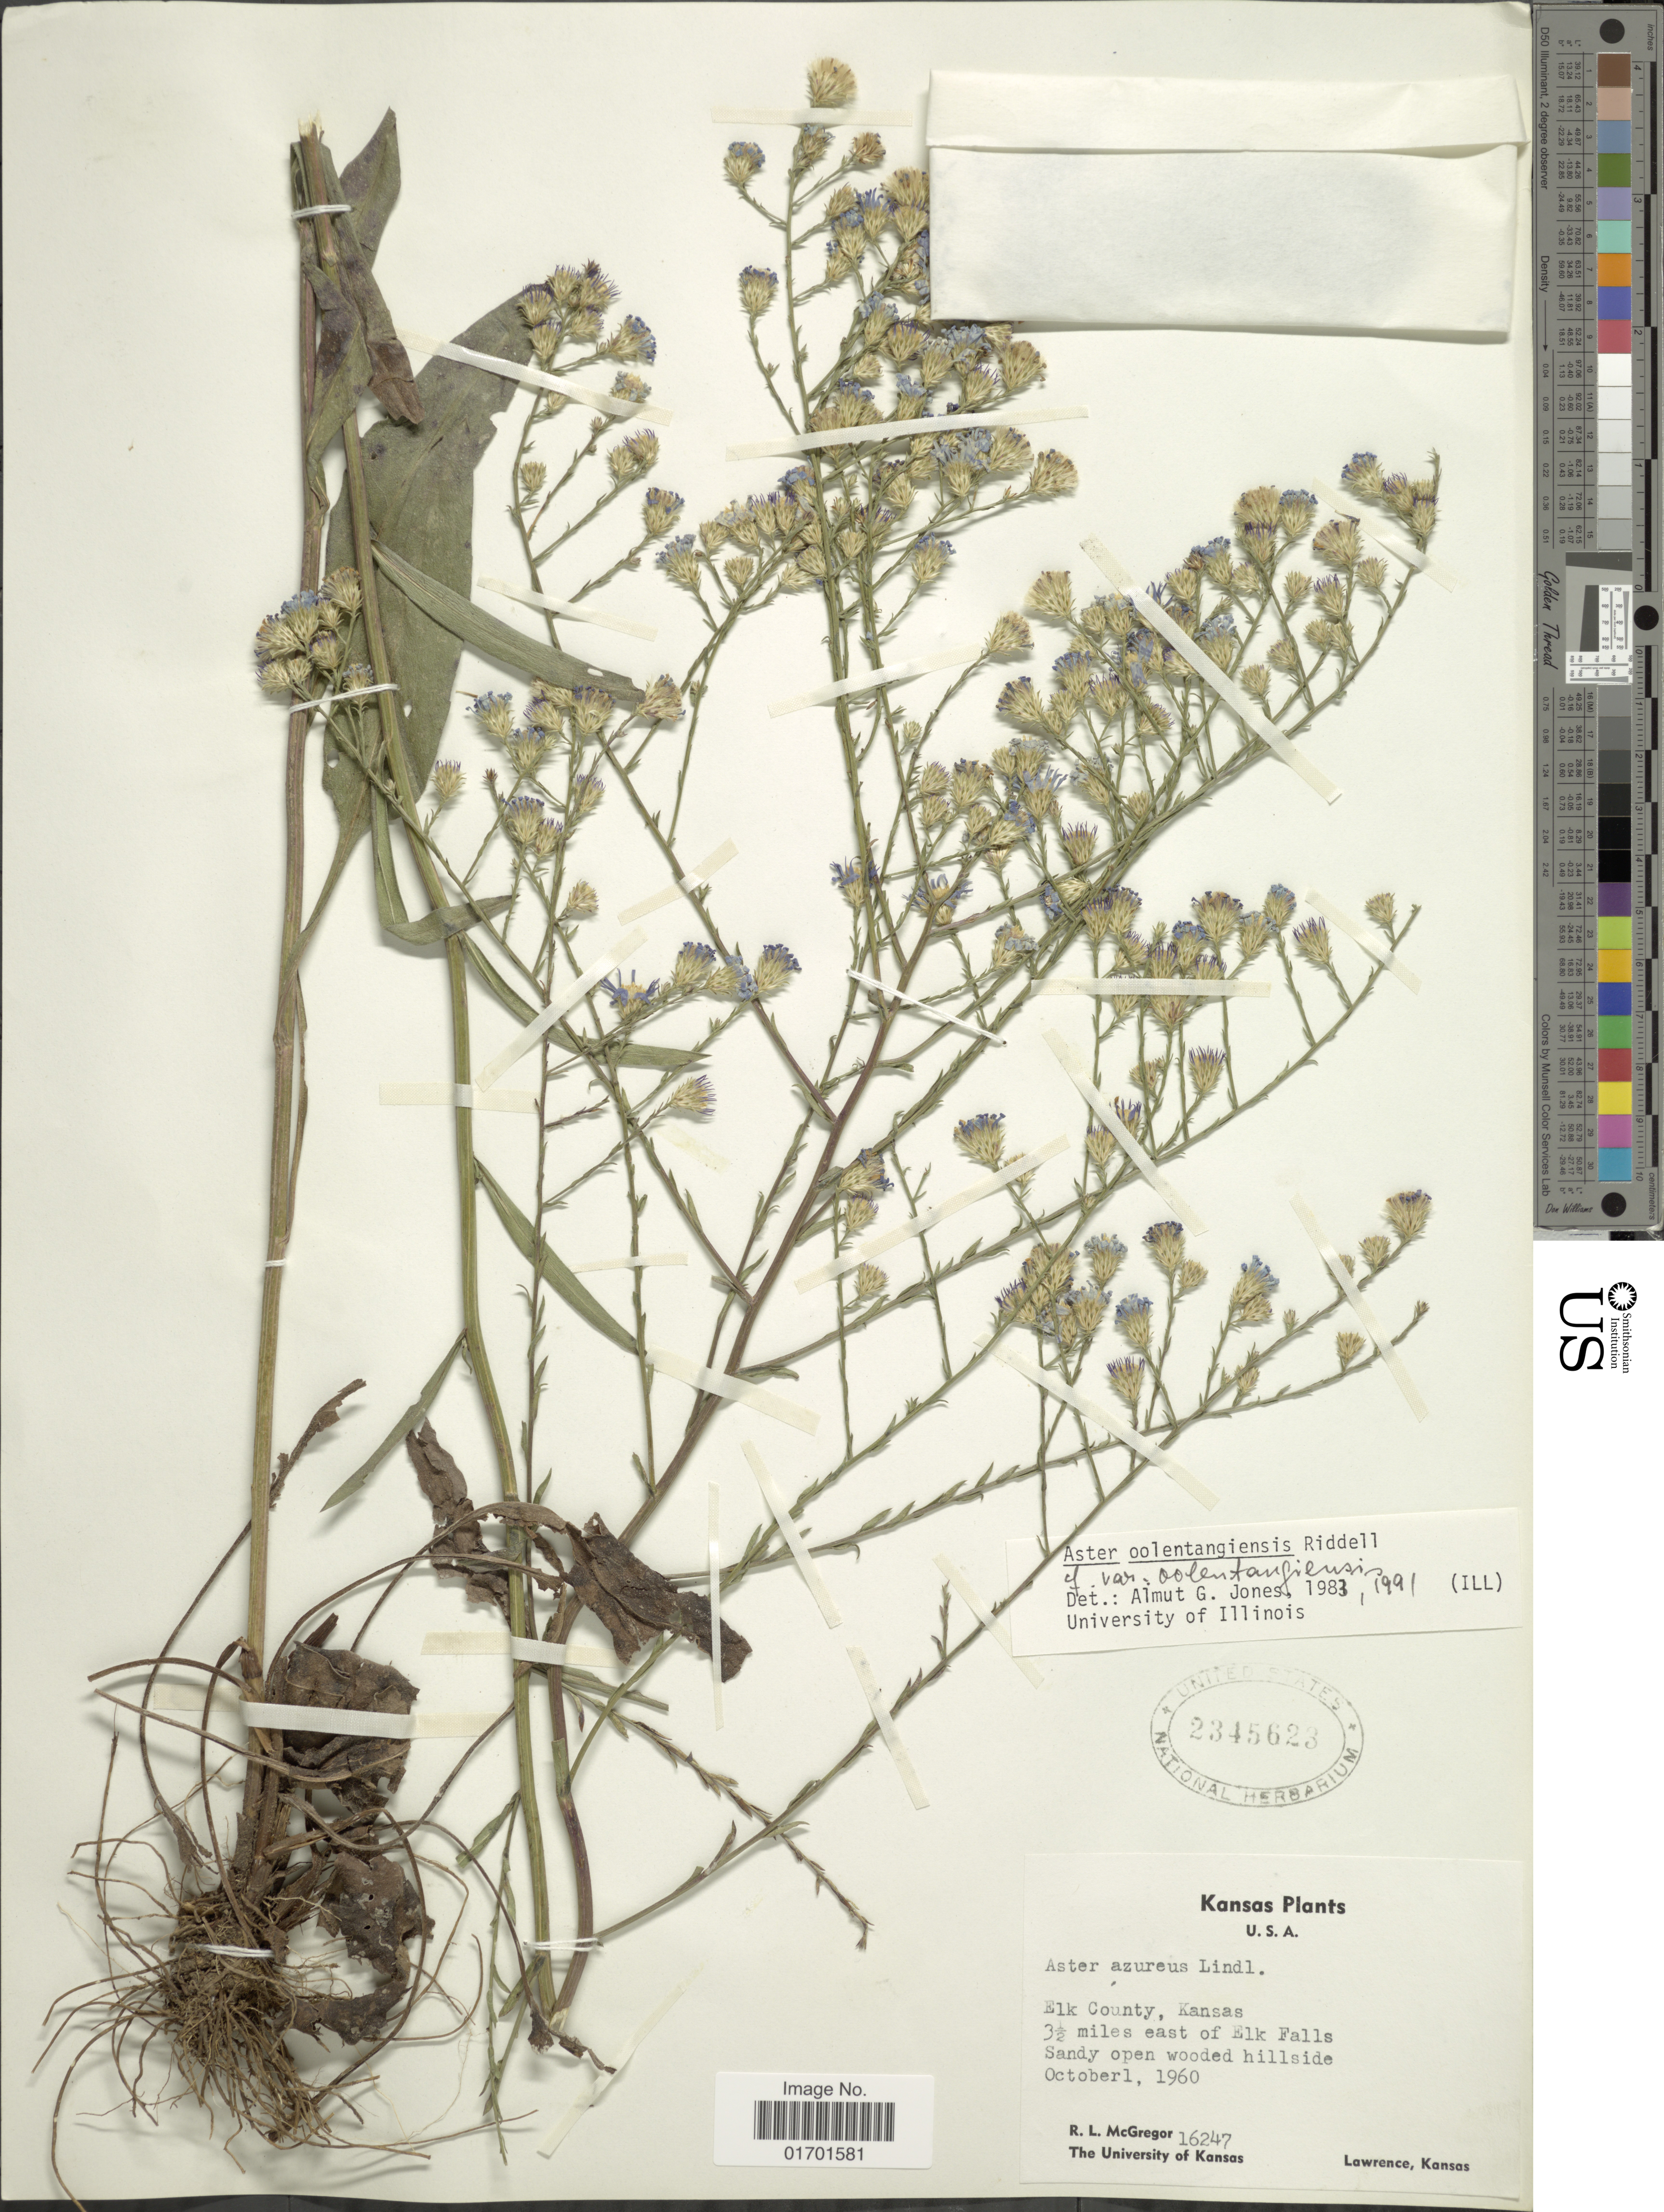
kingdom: Plantae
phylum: Tracheophyta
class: Magnoliopsida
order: Asterales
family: Asteraceae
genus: Symphyotrichum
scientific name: Symphyotrichum oolentangiense var. oolentangiense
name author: G.L. Nesom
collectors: R. McGregor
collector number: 16247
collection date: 1960-10-01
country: United States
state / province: Kansas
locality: Elk County, 3 1/2 miles east Elk Falls. Lawrence.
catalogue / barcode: US 2345623